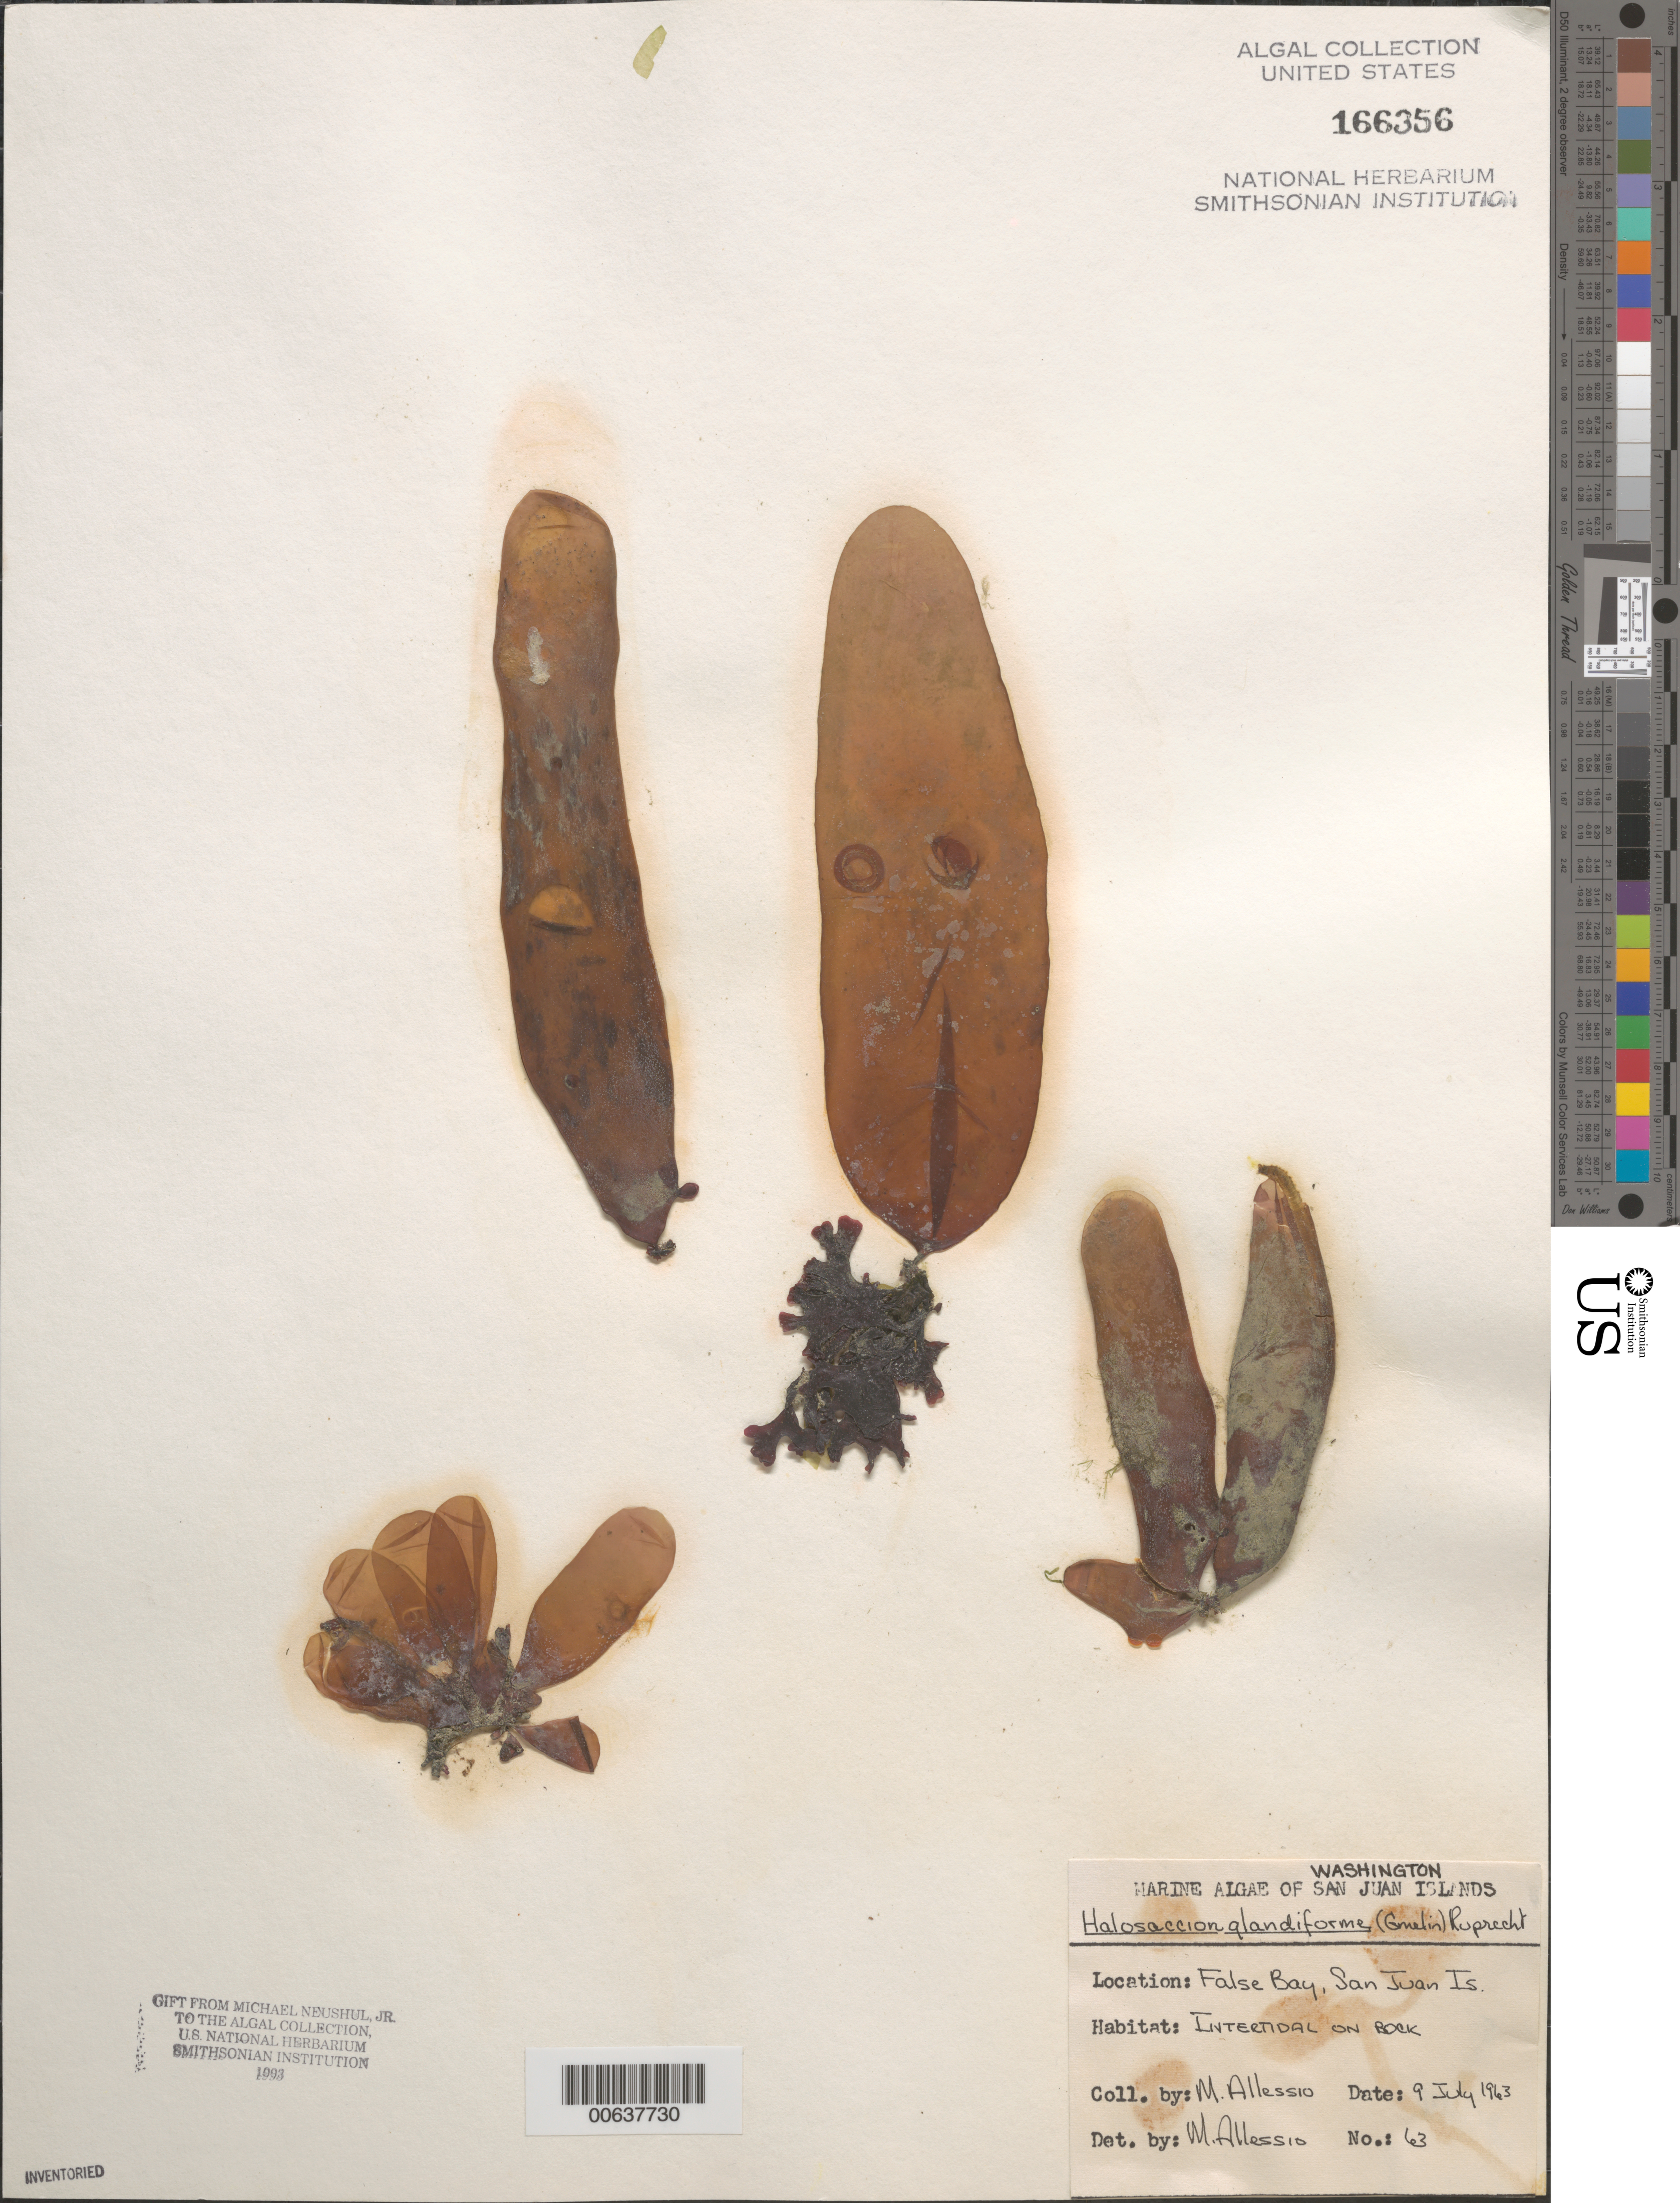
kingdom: Plantae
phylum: Rhodophyta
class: Florideophyceae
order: Palmariales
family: Palmariaceae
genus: Halosaccion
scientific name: Halosaccion glandiforme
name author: (S.G. Gmel.) Rupr.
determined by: Allessio, M.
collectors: M. Allessio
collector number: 63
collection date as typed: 09 Jul 1963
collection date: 1963-07-09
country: United States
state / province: Washington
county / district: San Juan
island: San Juan Island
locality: False Bay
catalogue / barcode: US 166356